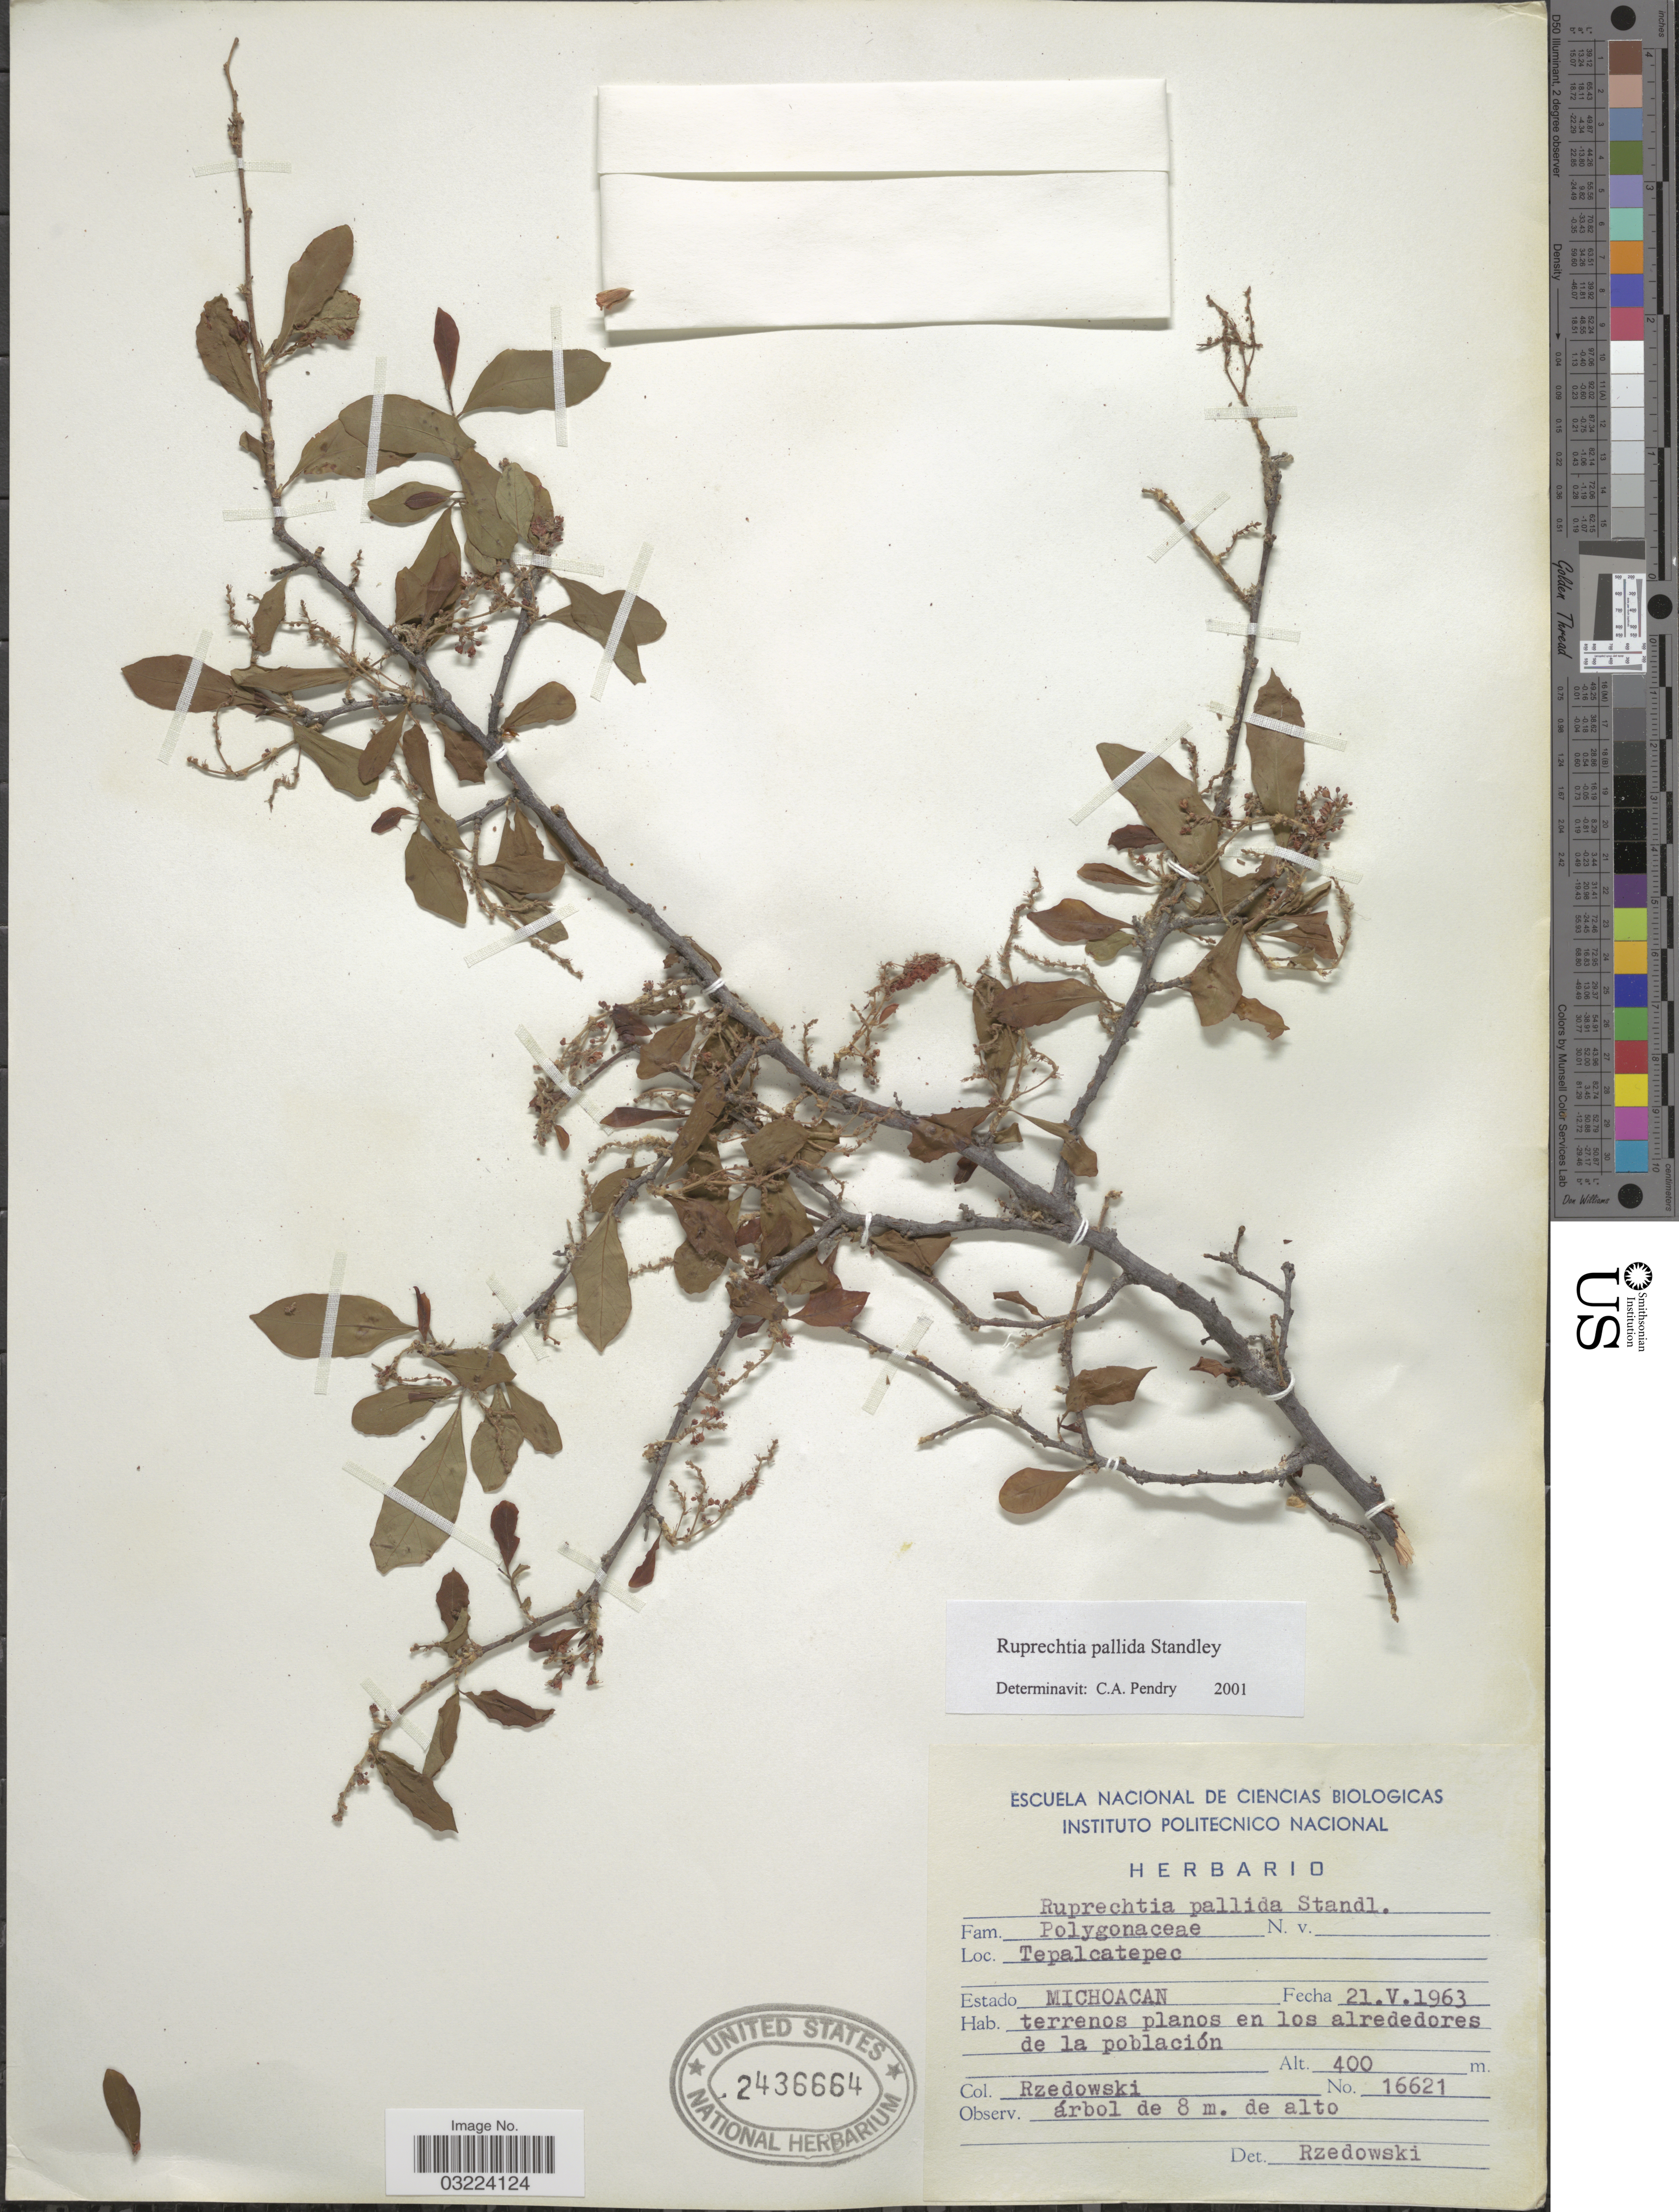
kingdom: Plantae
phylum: Tracheophyta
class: Magnoliopsida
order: Caryophyllales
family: Polygonaceae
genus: Ruprechtia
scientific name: Ruprechtia pallida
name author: Standl.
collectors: Rzedowski, --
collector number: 16621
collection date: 1963-05-21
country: Mexico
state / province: Michoacán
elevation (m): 400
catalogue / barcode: US 2436664